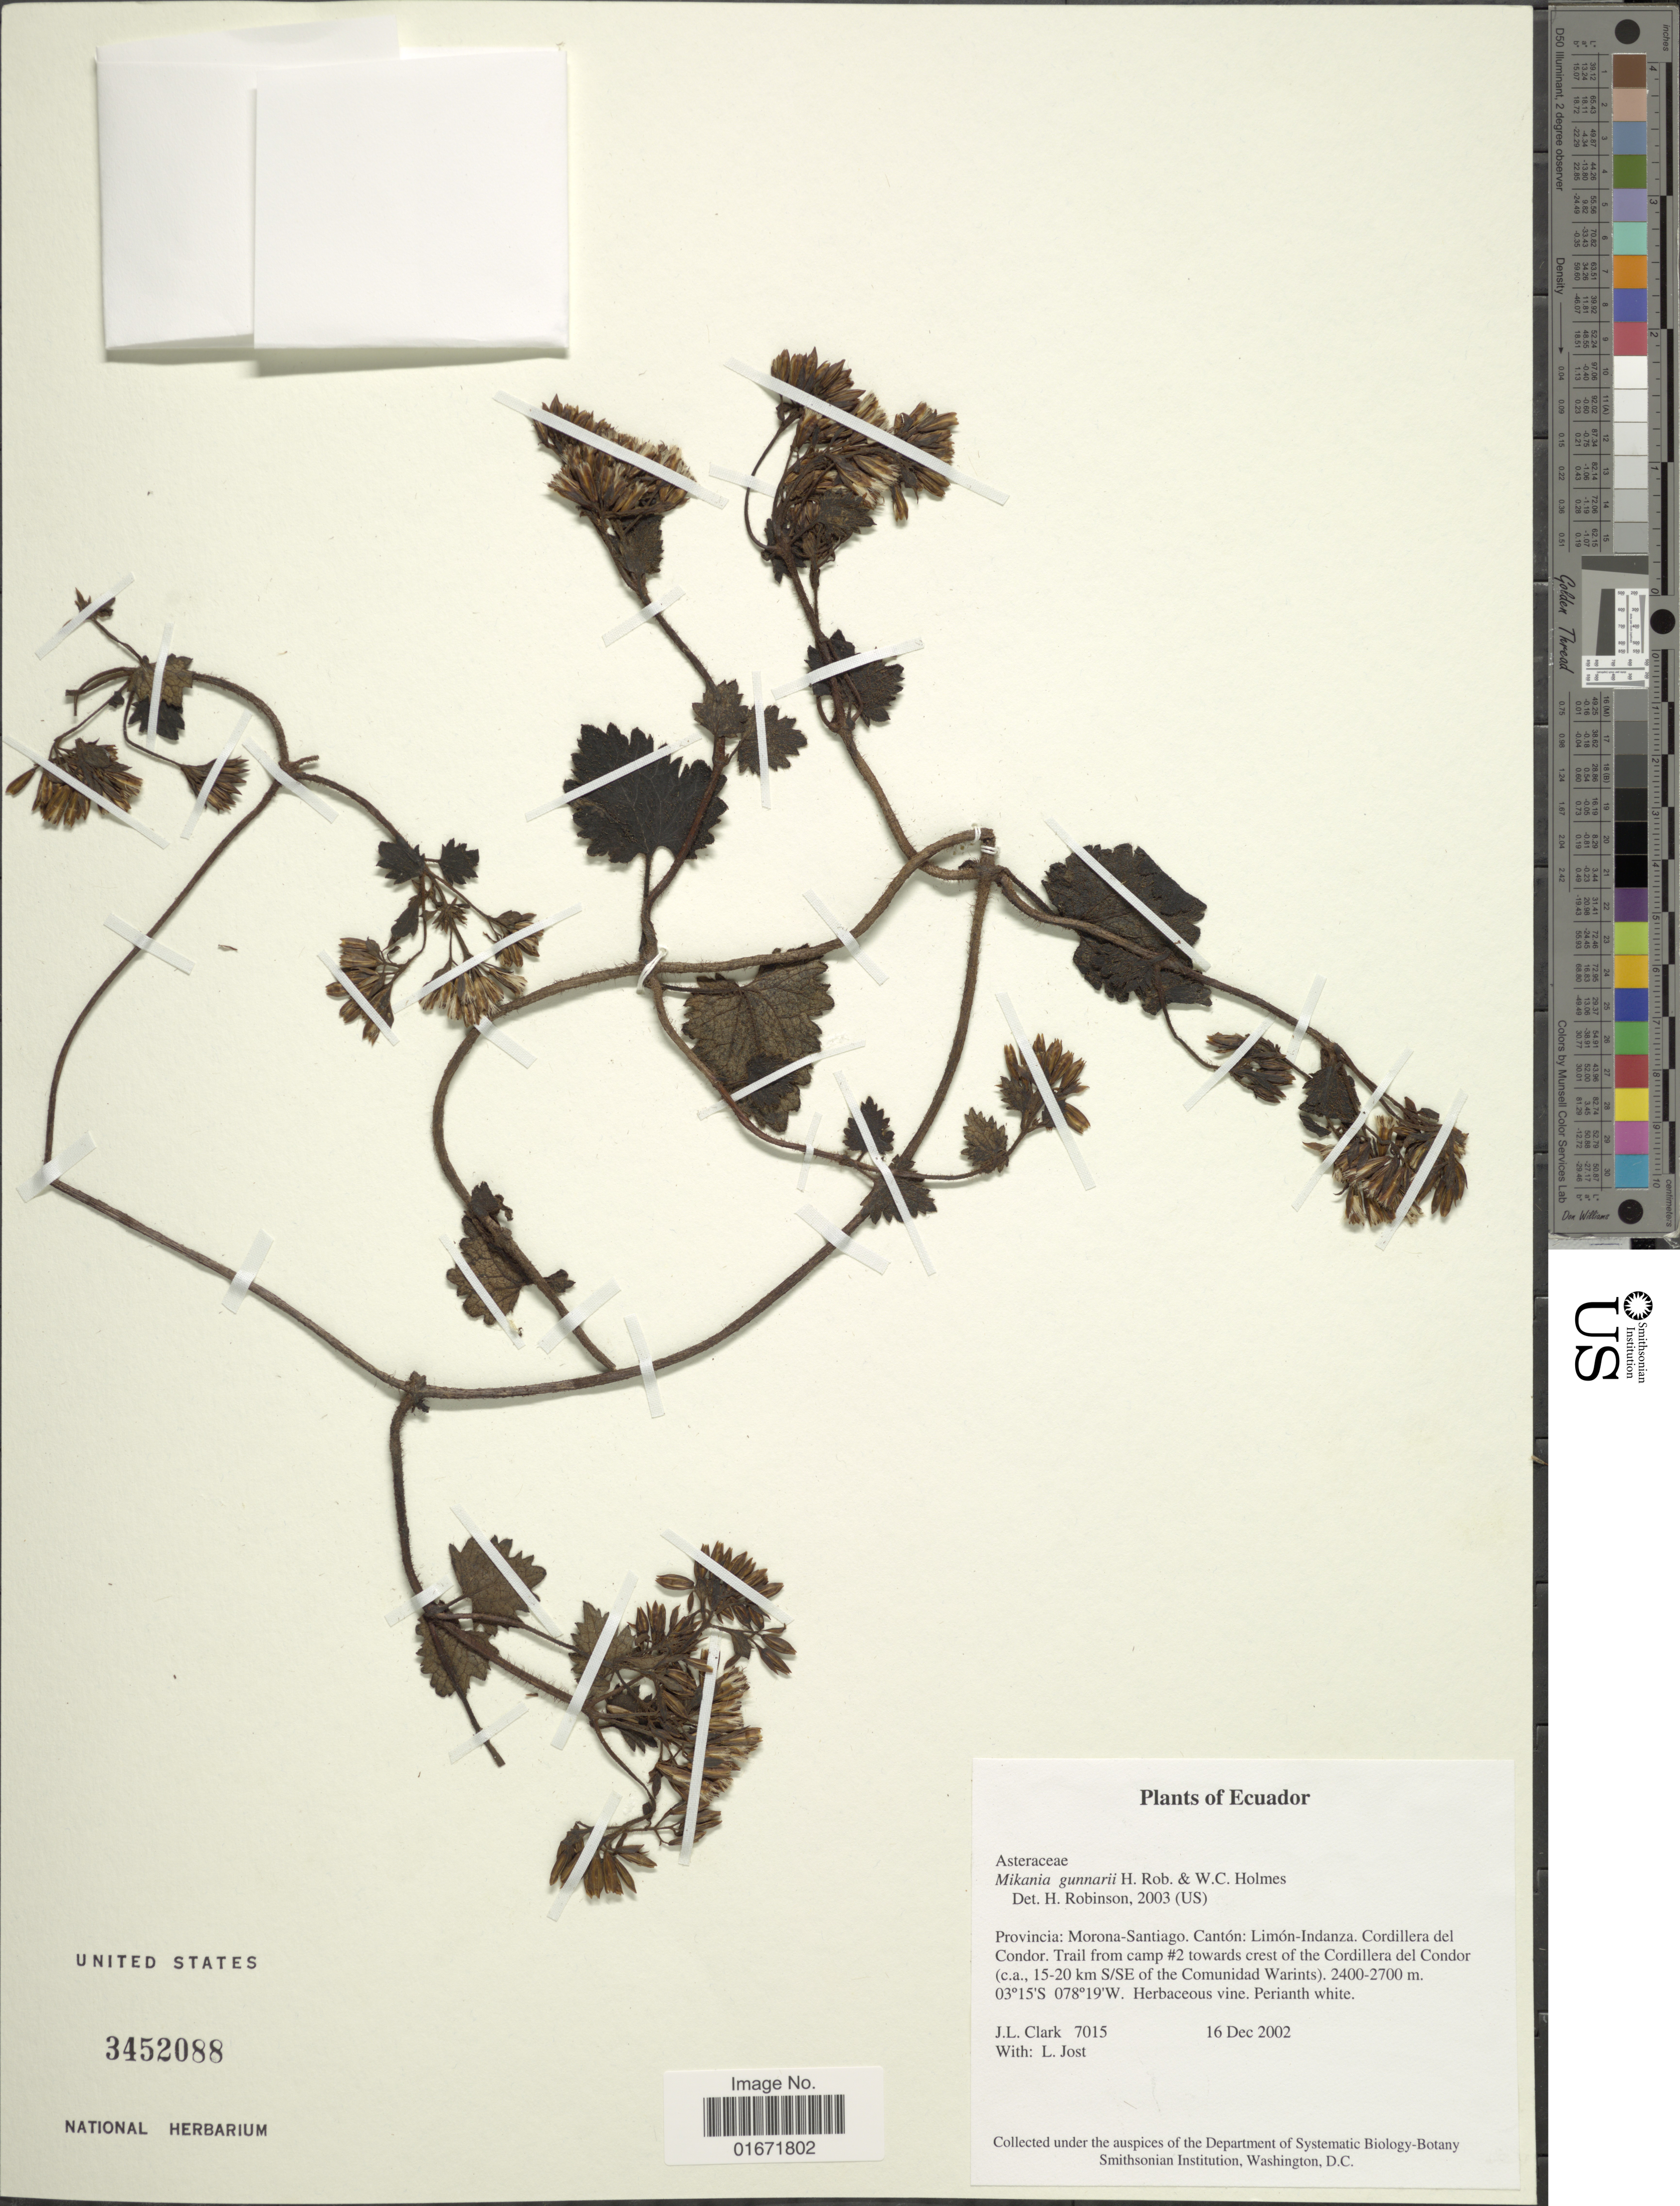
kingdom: Plantae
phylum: Tracheophyta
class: Magnoliopsida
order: Asterales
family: Asteraceae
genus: Mikania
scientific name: Mikania gunnarii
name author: H. Rob. & W.C. Holmes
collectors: J. L. Clark & L. Jost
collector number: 7015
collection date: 2002-12-16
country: Ecuador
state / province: Morona-Santiago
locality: Provincia: Morona-Santiago. Cantón: Limón-Indanza, Cordillera del Condor. Trail from camp #2 towards crest of the Cordillera del Condor (c.a., 15-20 km S/SE of the Comunidad Warints)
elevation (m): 2400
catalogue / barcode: US 3452088